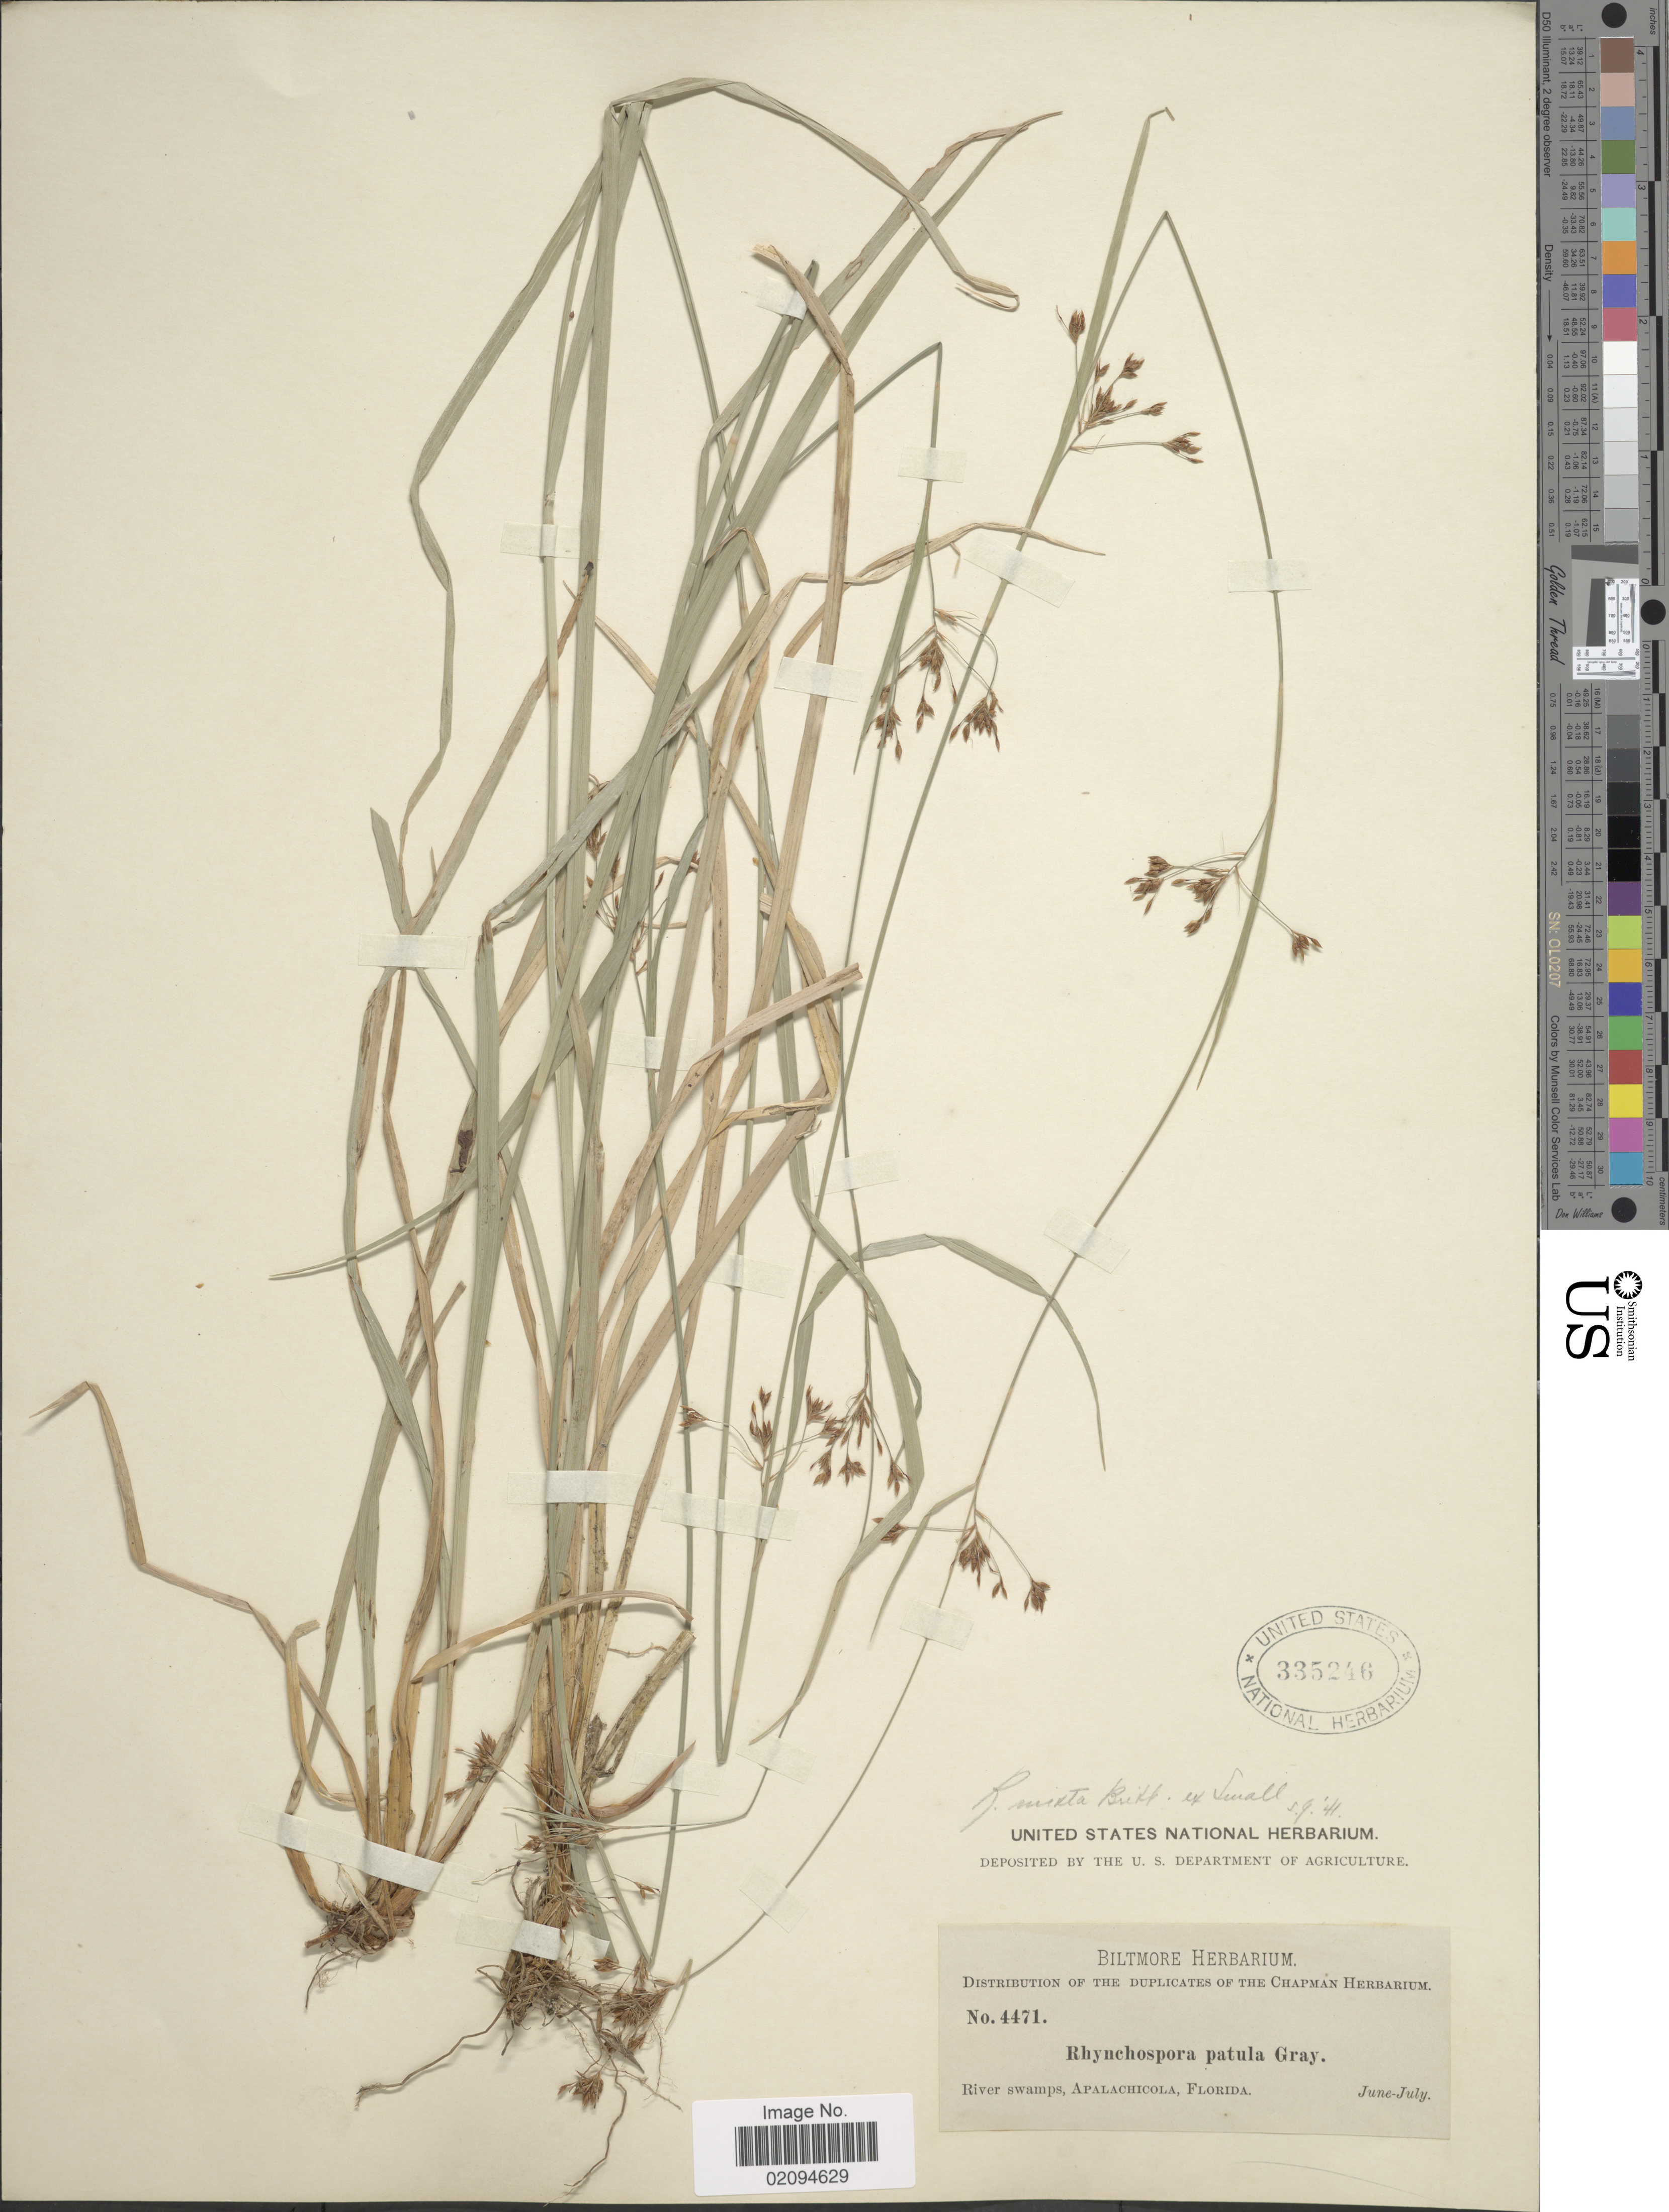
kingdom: Plantae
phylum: Tracheophyta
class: Liliopsida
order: Poales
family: Cyperaceae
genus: Rhynchospora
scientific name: Rhynchospora mixta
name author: Britton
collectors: ex herb. Biltmore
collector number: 4471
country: United States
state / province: Florida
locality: Apalachicola, Florida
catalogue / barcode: US 335246